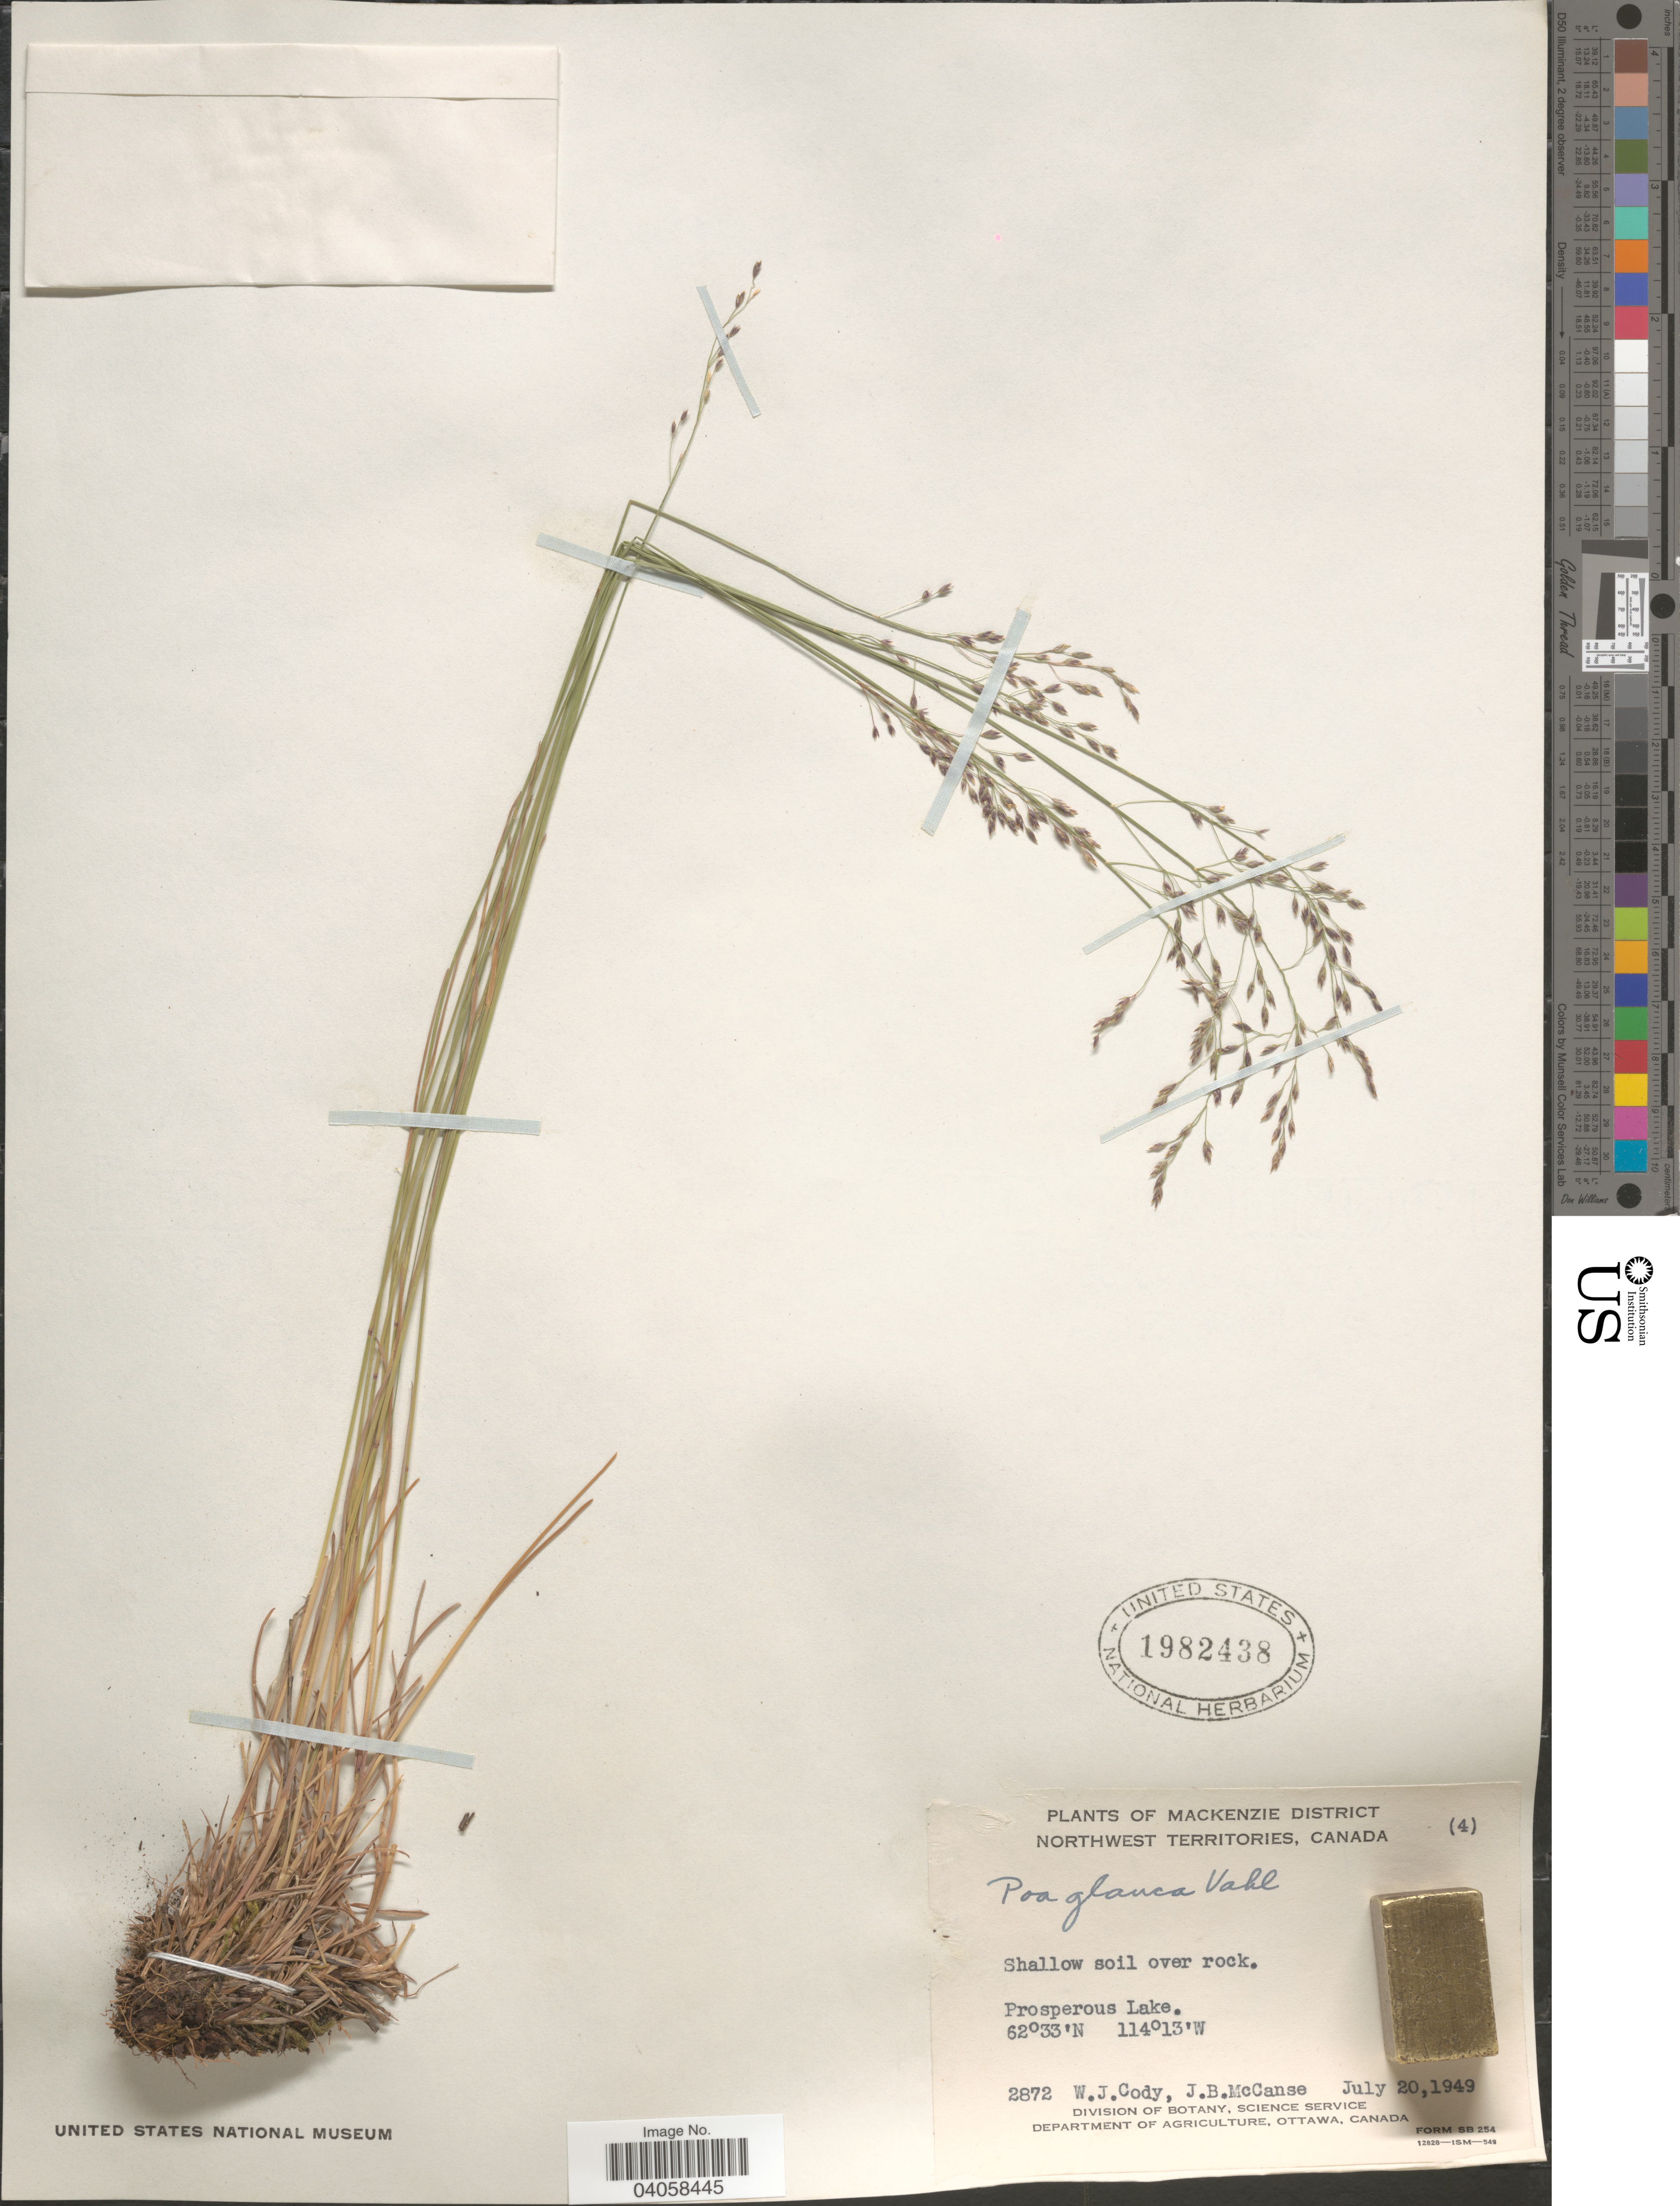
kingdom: Plantae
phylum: Tracheophyta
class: Liliopsida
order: Poales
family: Poaceae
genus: Poa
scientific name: Poa glauca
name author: Vahl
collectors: W. Cody & J. McCanse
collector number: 2872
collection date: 1949-07-20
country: Canada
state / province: Northwest Territories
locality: Mackenzie District. Prosperous Lake.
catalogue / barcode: US 1982438